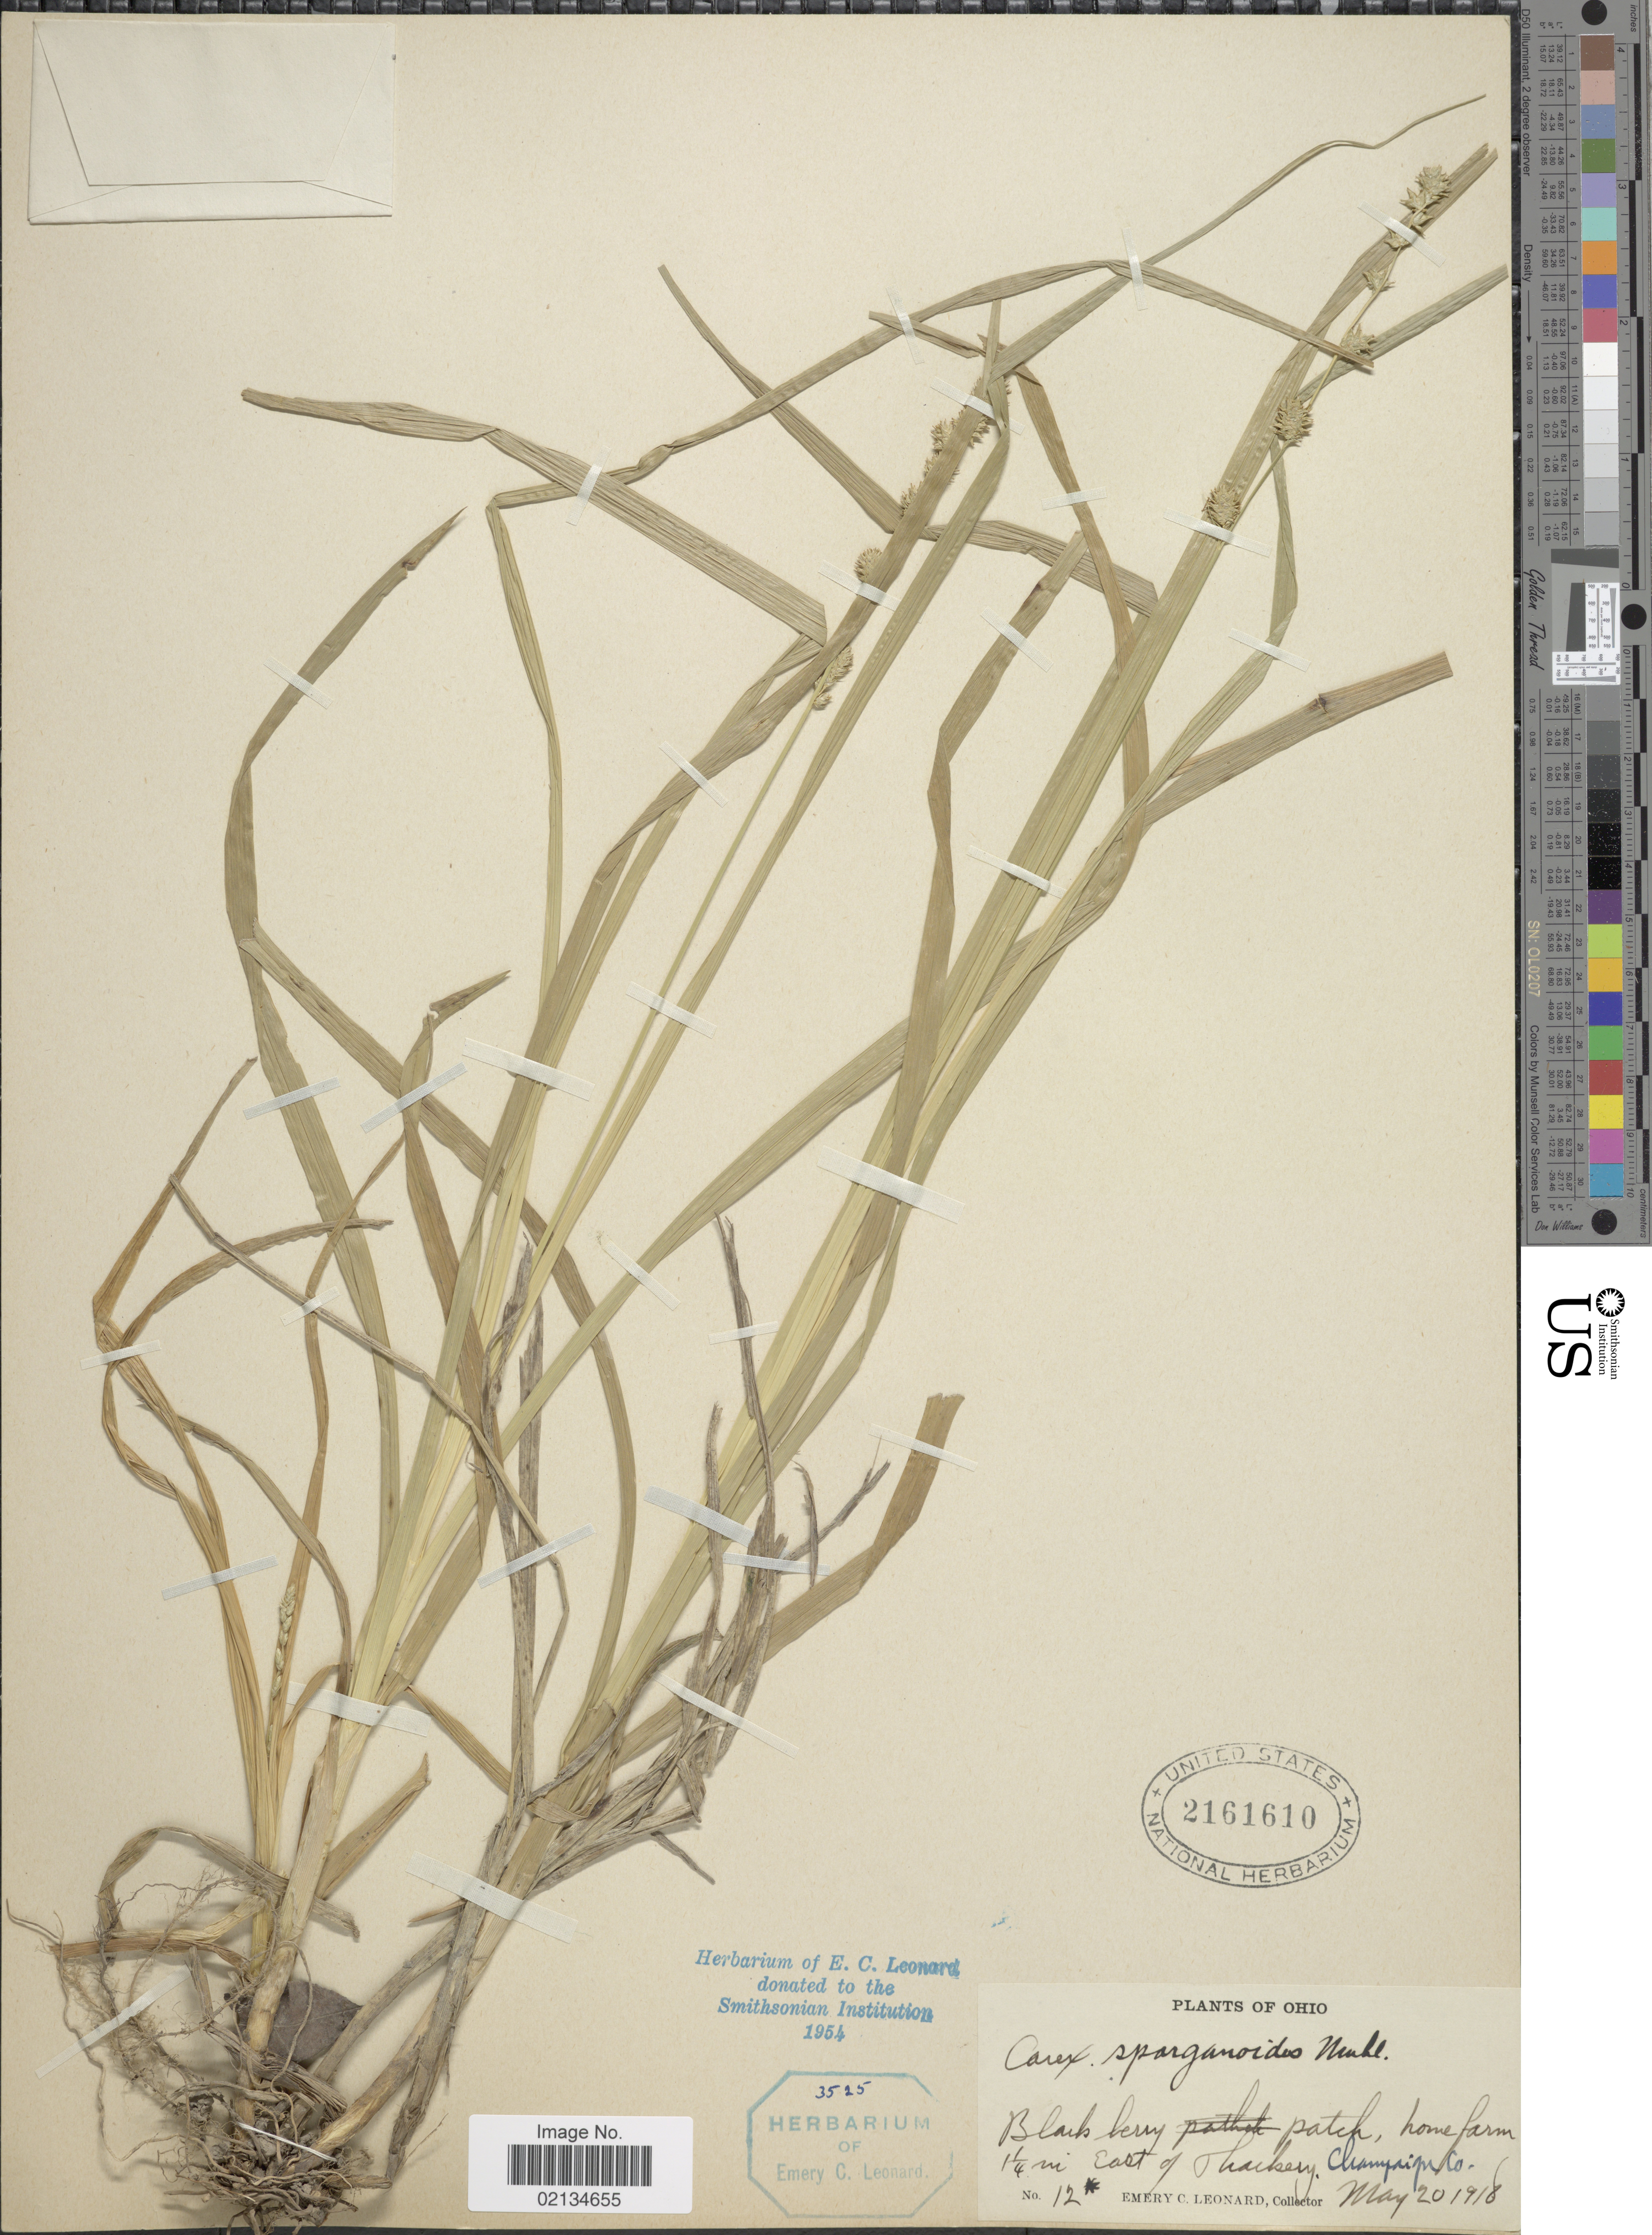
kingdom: Plantae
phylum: Tracheophyta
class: Liliopsida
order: Poales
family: Cyperaceae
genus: Carex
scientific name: Carex sparganioides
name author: Muhl. ex Willd.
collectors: E. C. Leonard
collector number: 12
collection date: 1918-05-20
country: United States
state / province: Ohio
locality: Black berry patch, home far, 1 1/4 mi East f Thackery, Champaign Co.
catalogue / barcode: US 2161610